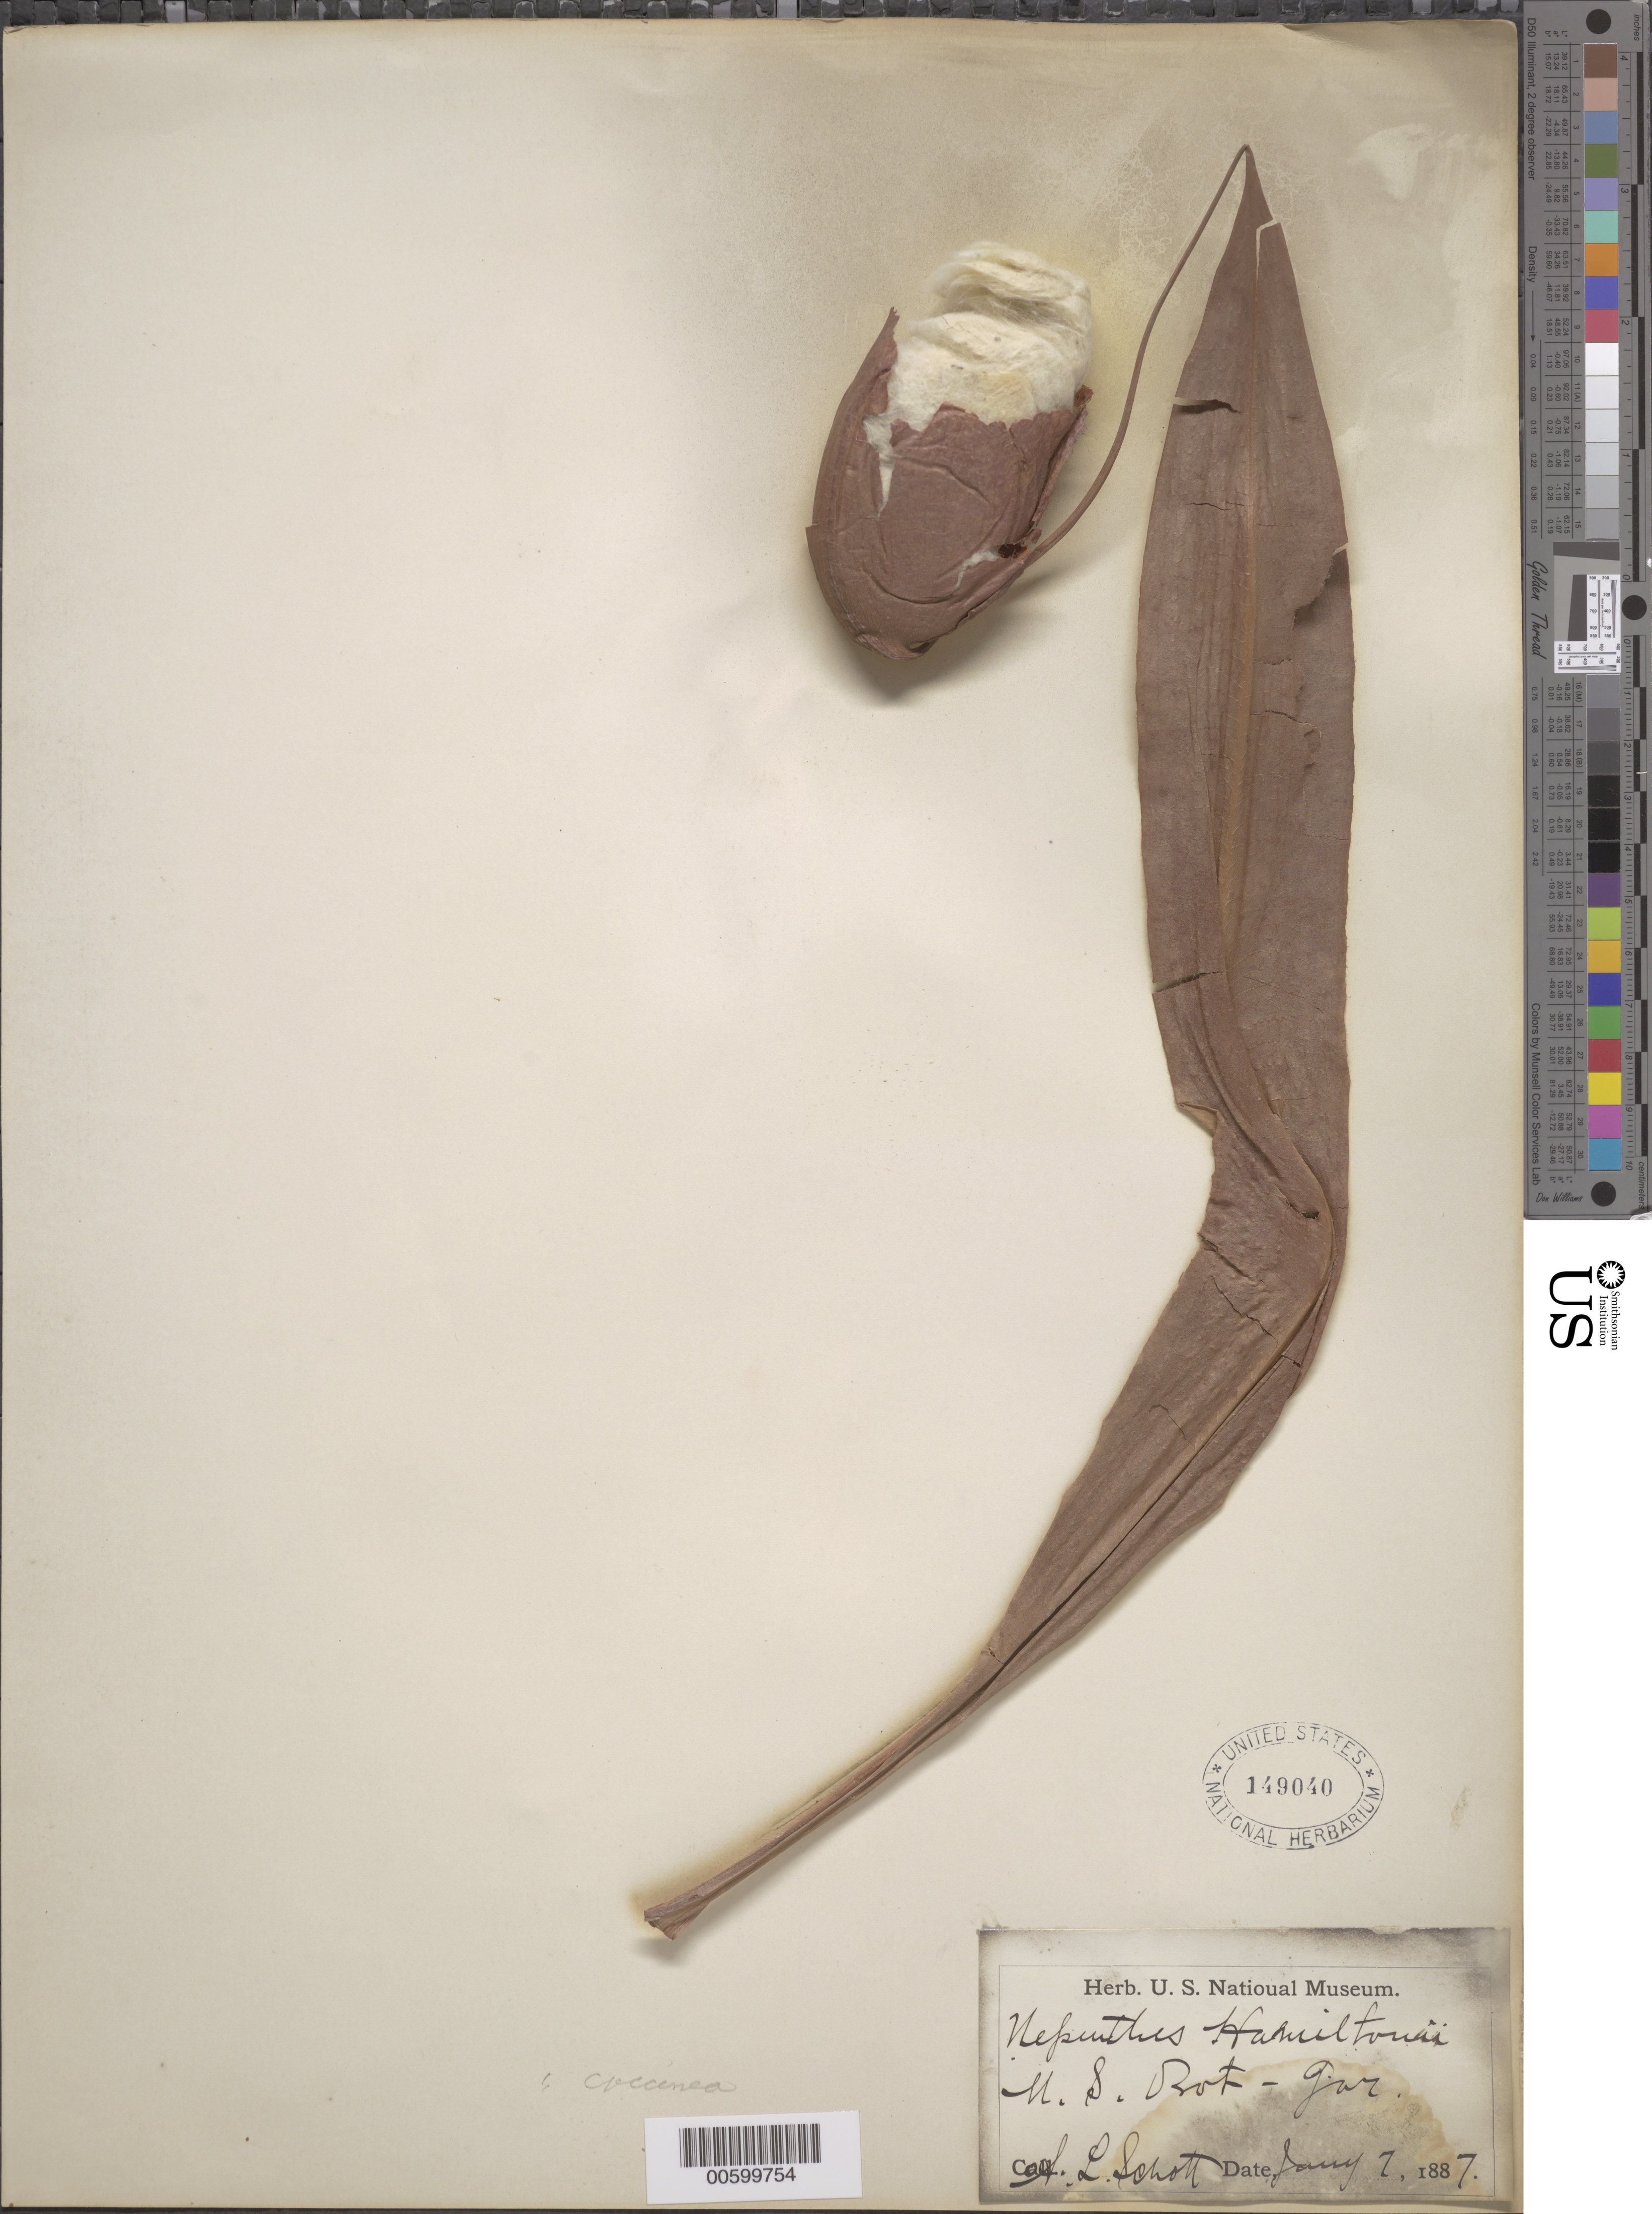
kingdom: Plantae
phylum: Tracheophyta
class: Magnoliopsida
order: Caryophyllales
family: Nepenthaceae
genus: Nepenthes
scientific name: Nepenthes coccinea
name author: L.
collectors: A. L. Schott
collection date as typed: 07 Jan 1887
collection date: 1887-01-07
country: Malaysia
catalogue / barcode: US 149040